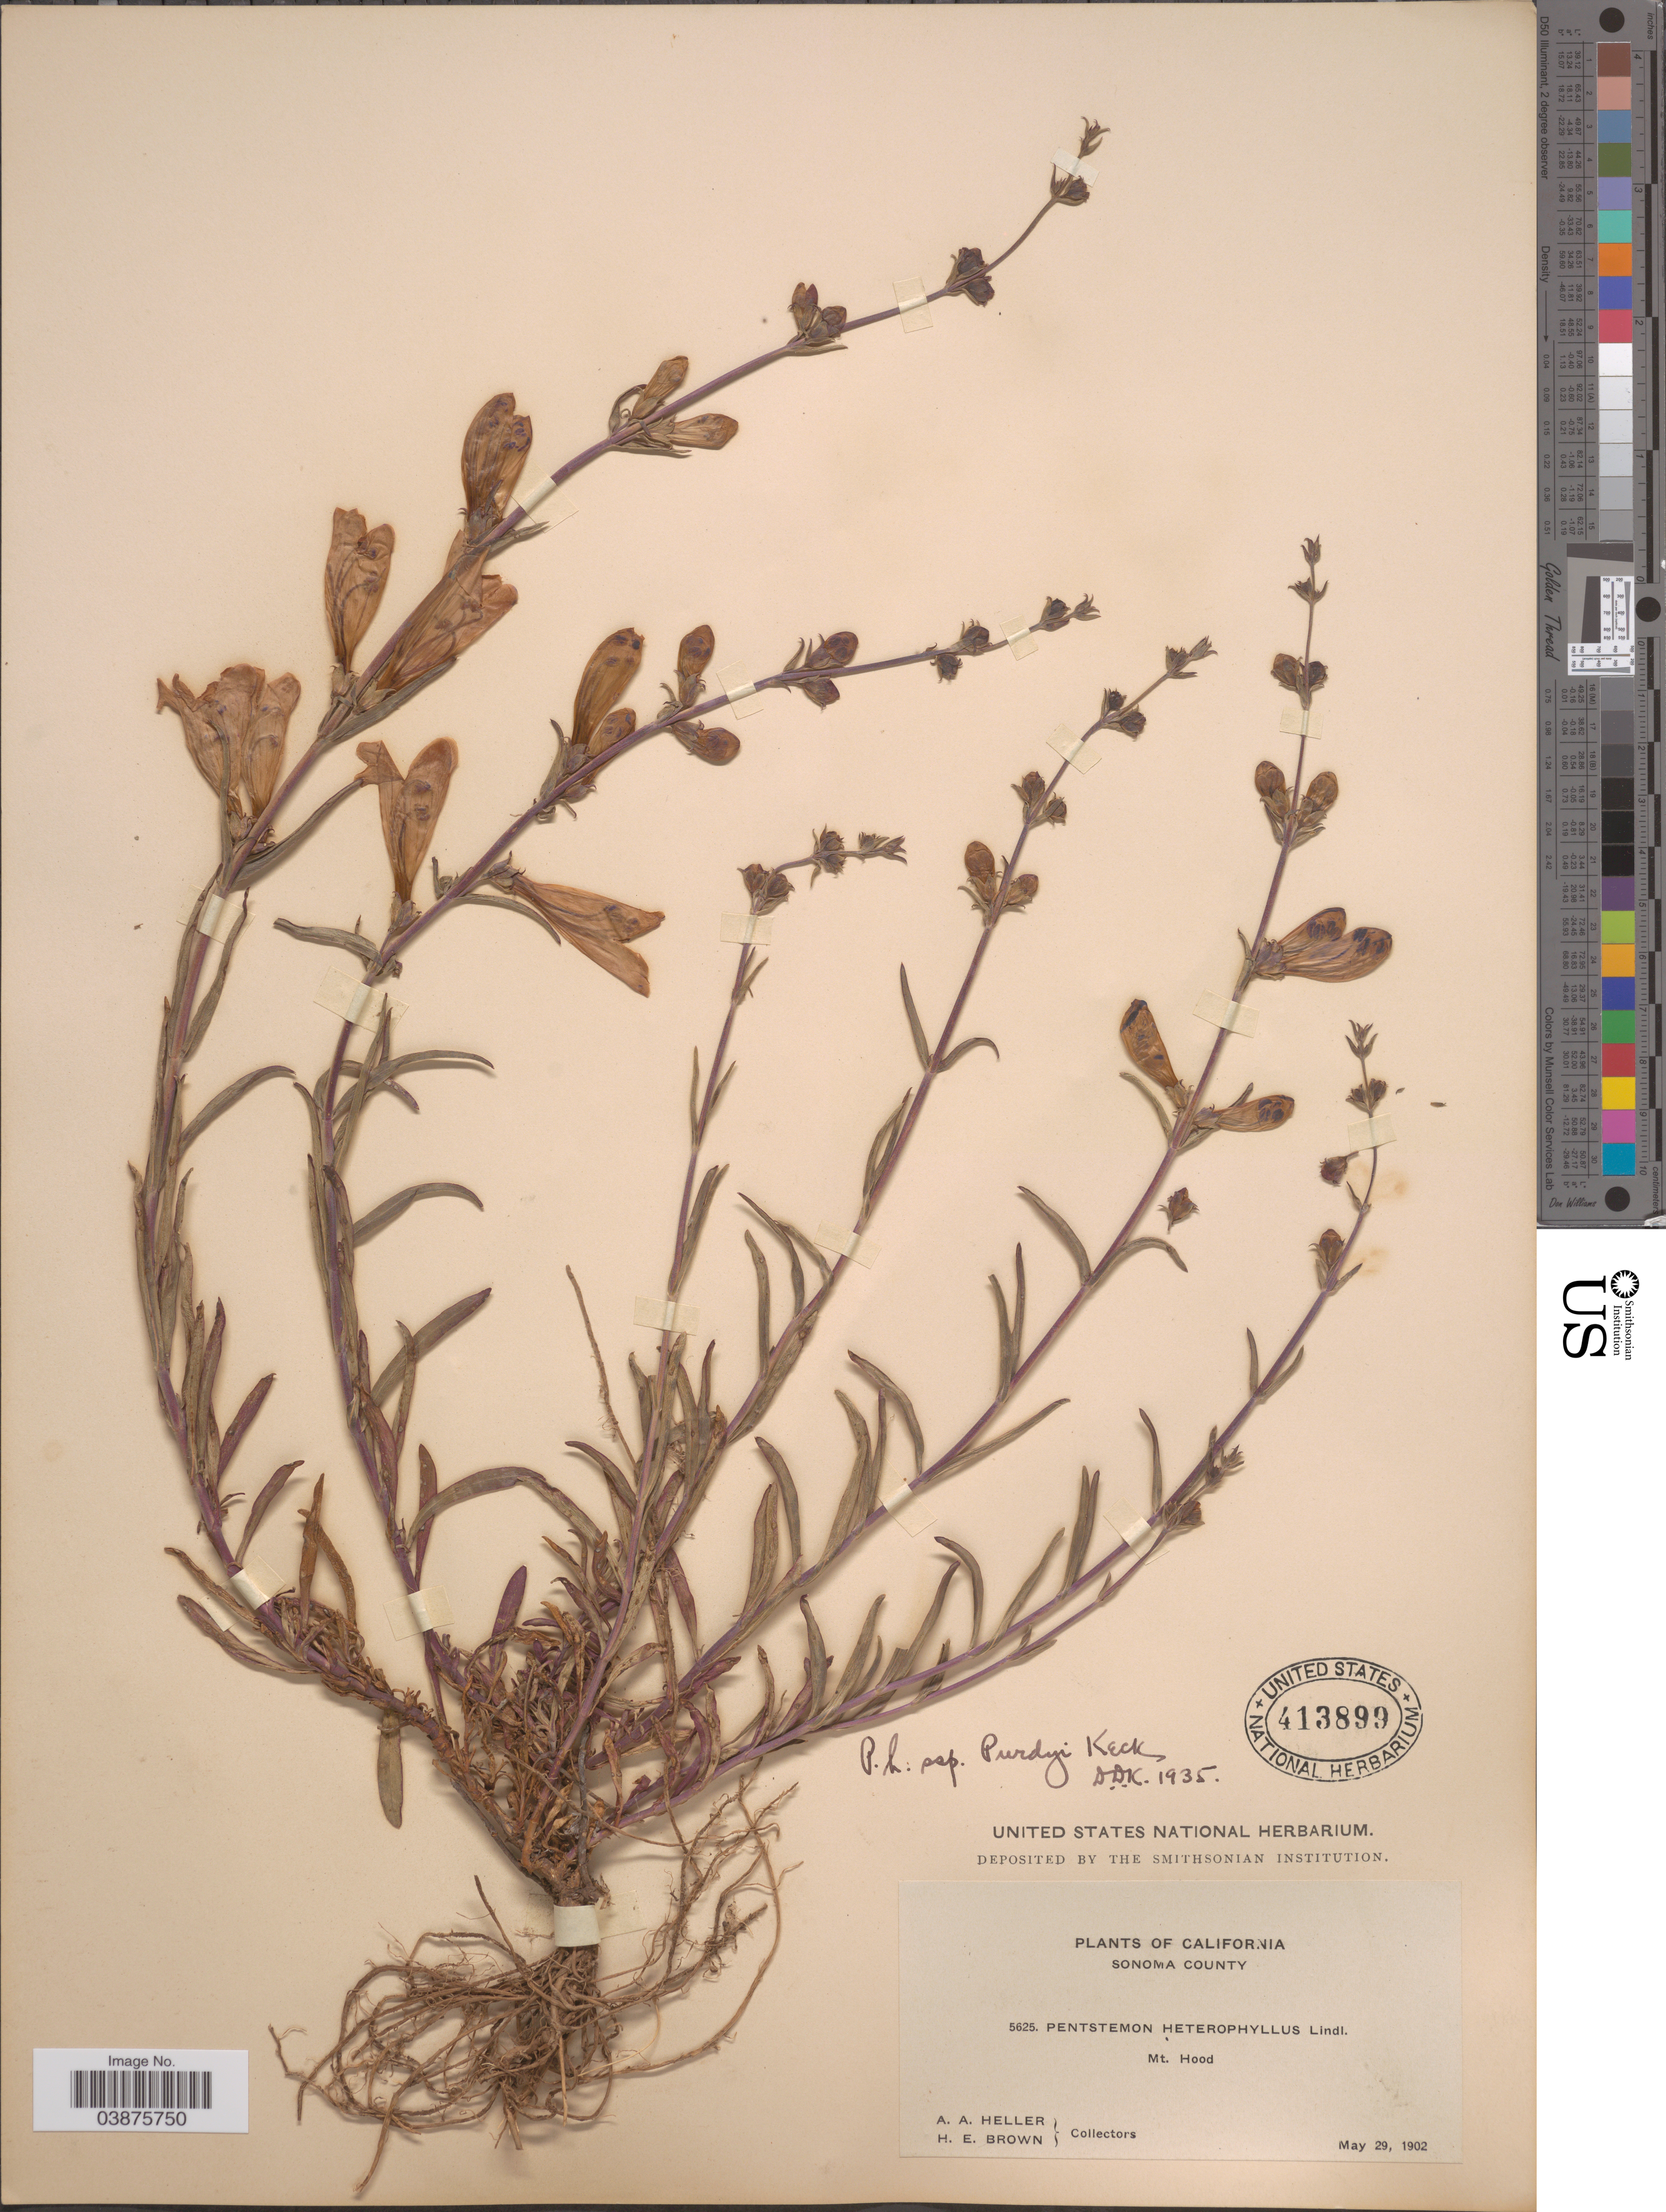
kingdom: Plantae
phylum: Tracheophyta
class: Magnoliopsida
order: Lamiales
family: Plantaginaceae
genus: Penstemon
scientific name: Penstemon heterophyllus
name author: Lindl.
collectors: A. A. Heller & H. E. Brown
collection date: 1902-05-29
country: United States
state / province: California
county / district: Sonoma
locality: Sonoma County. Mt. Hood.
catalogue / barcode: US 413899